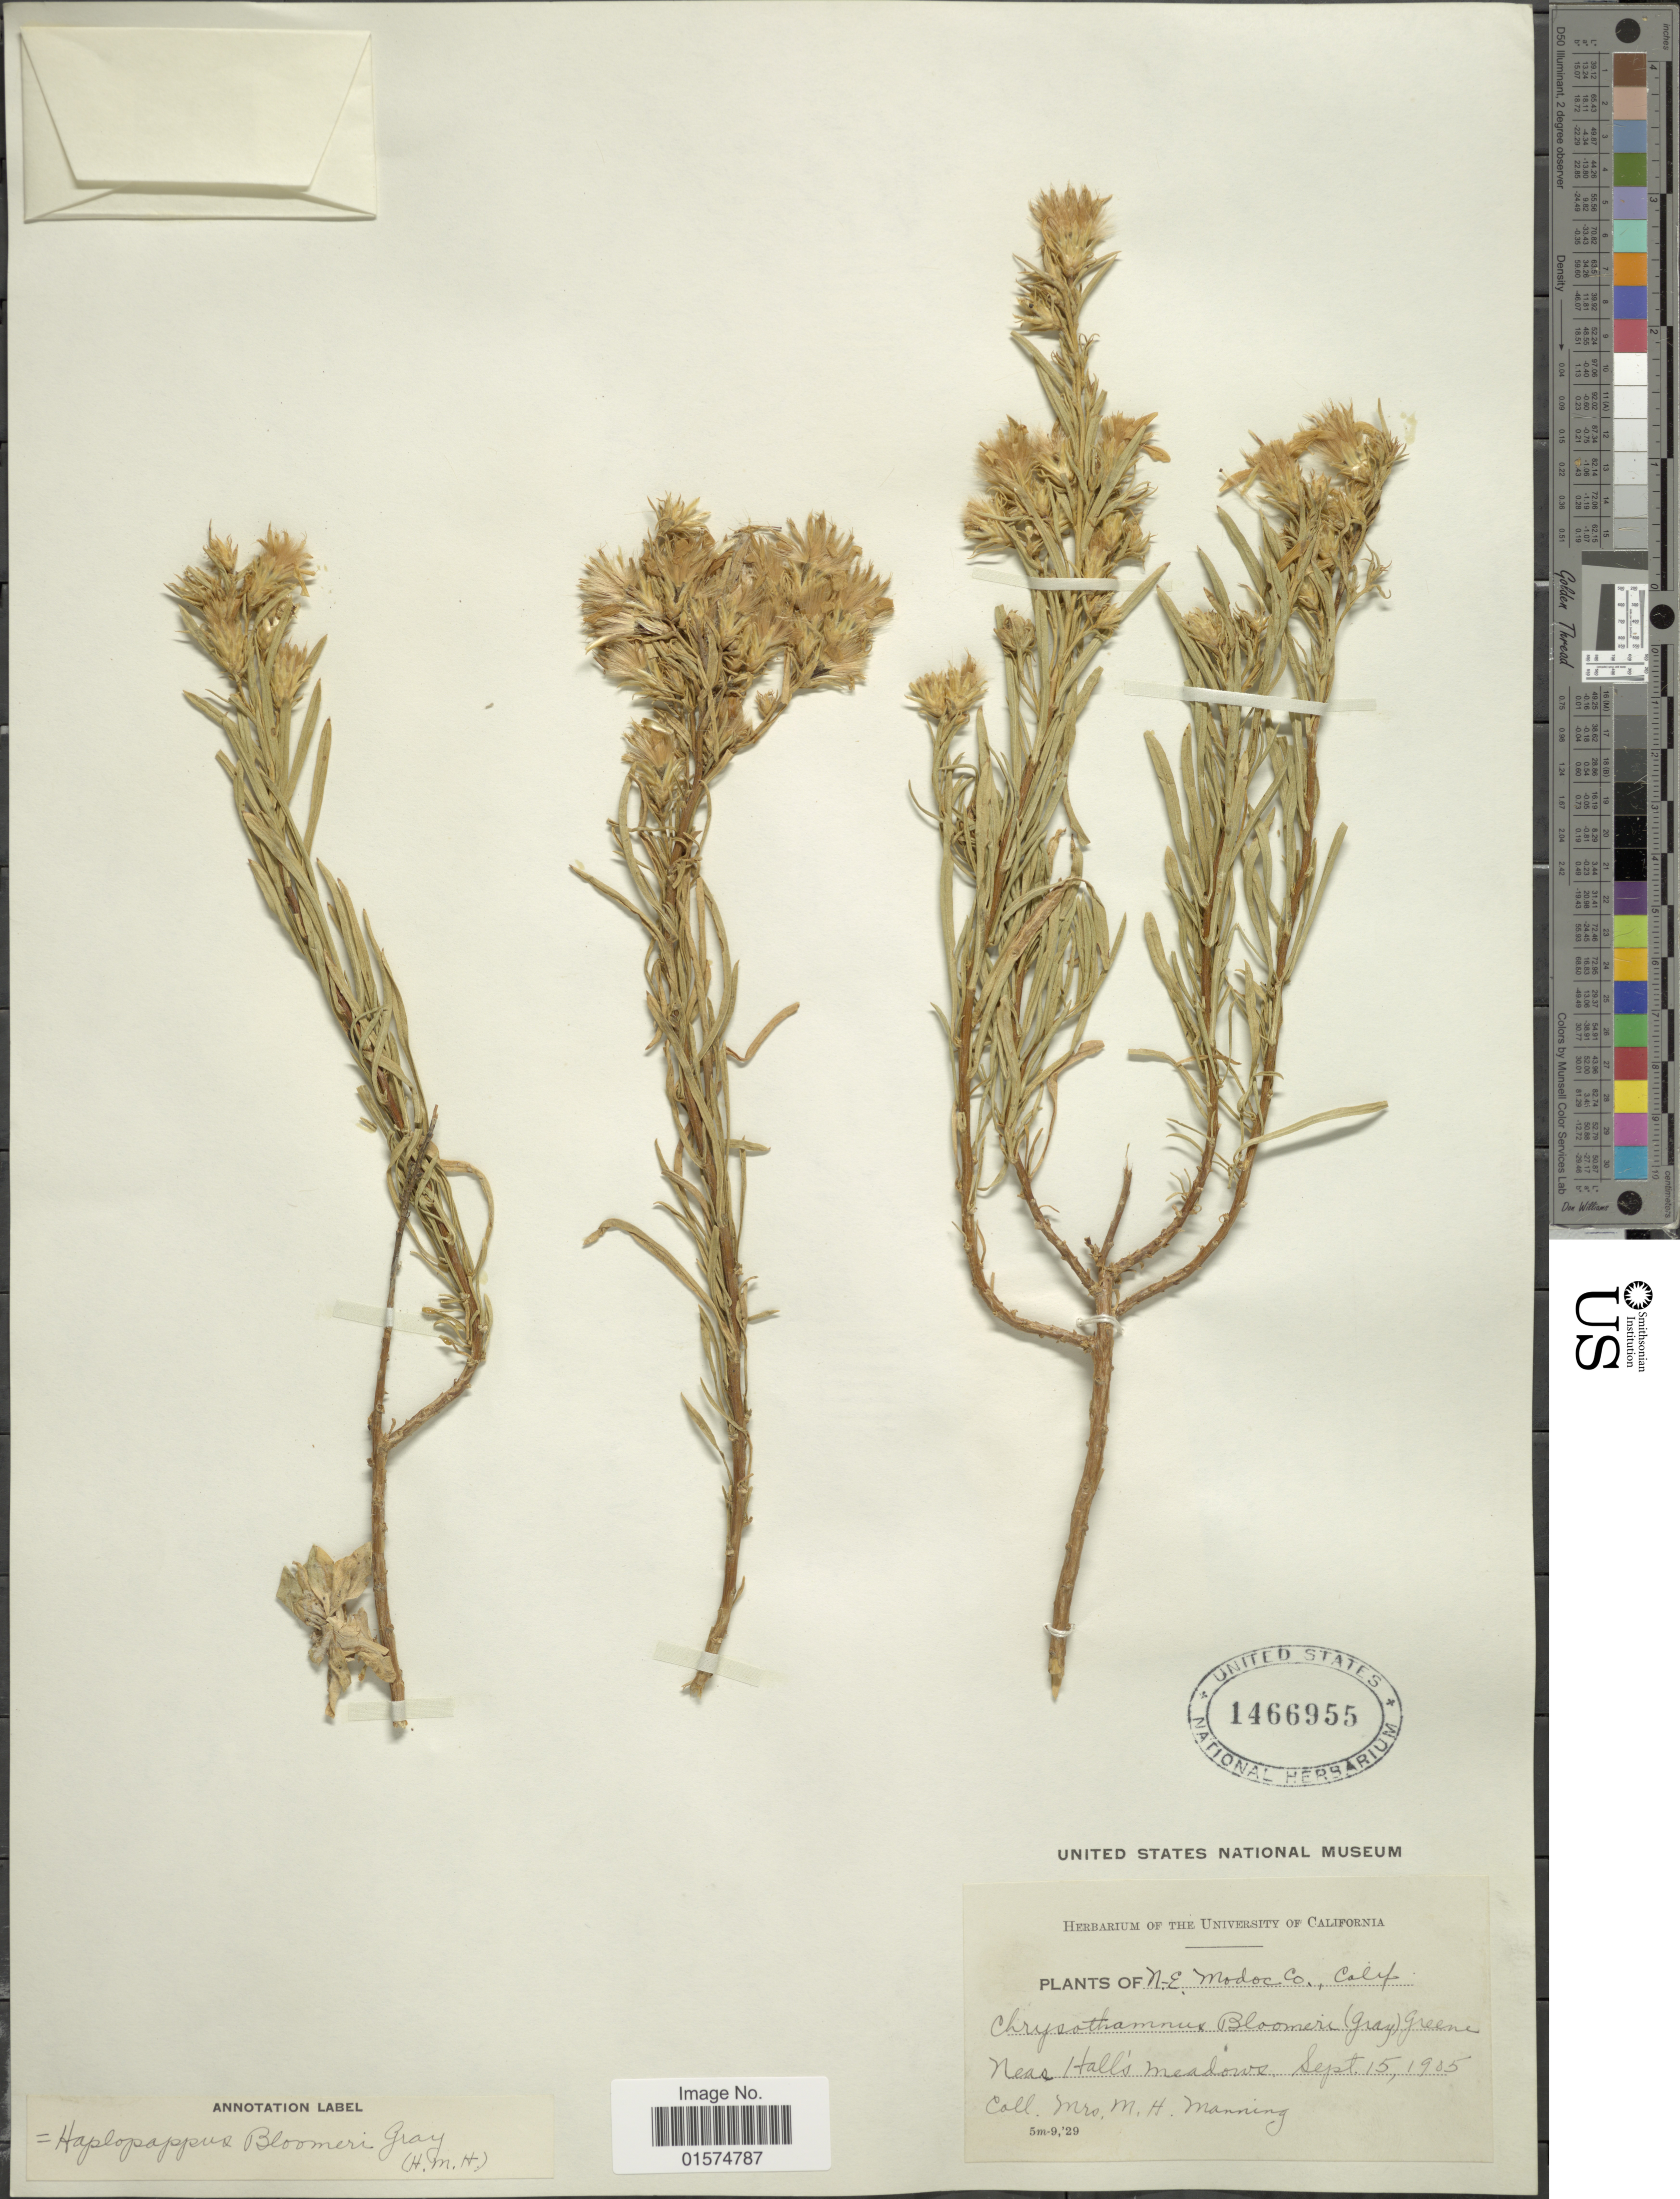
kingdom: Plantae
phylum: Tracheophyta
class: Magnoliopsida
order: Asterales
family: Asteraceae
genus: Ericameria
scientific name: Ericameria bloomeri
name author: (A. Gray) J.F. Macbr.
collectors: M. Manning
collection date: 1905-09-15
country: United States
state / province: California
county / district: Modoc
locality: N-E Modoc Co. Near Hall's meadows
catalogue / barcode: US 1466955